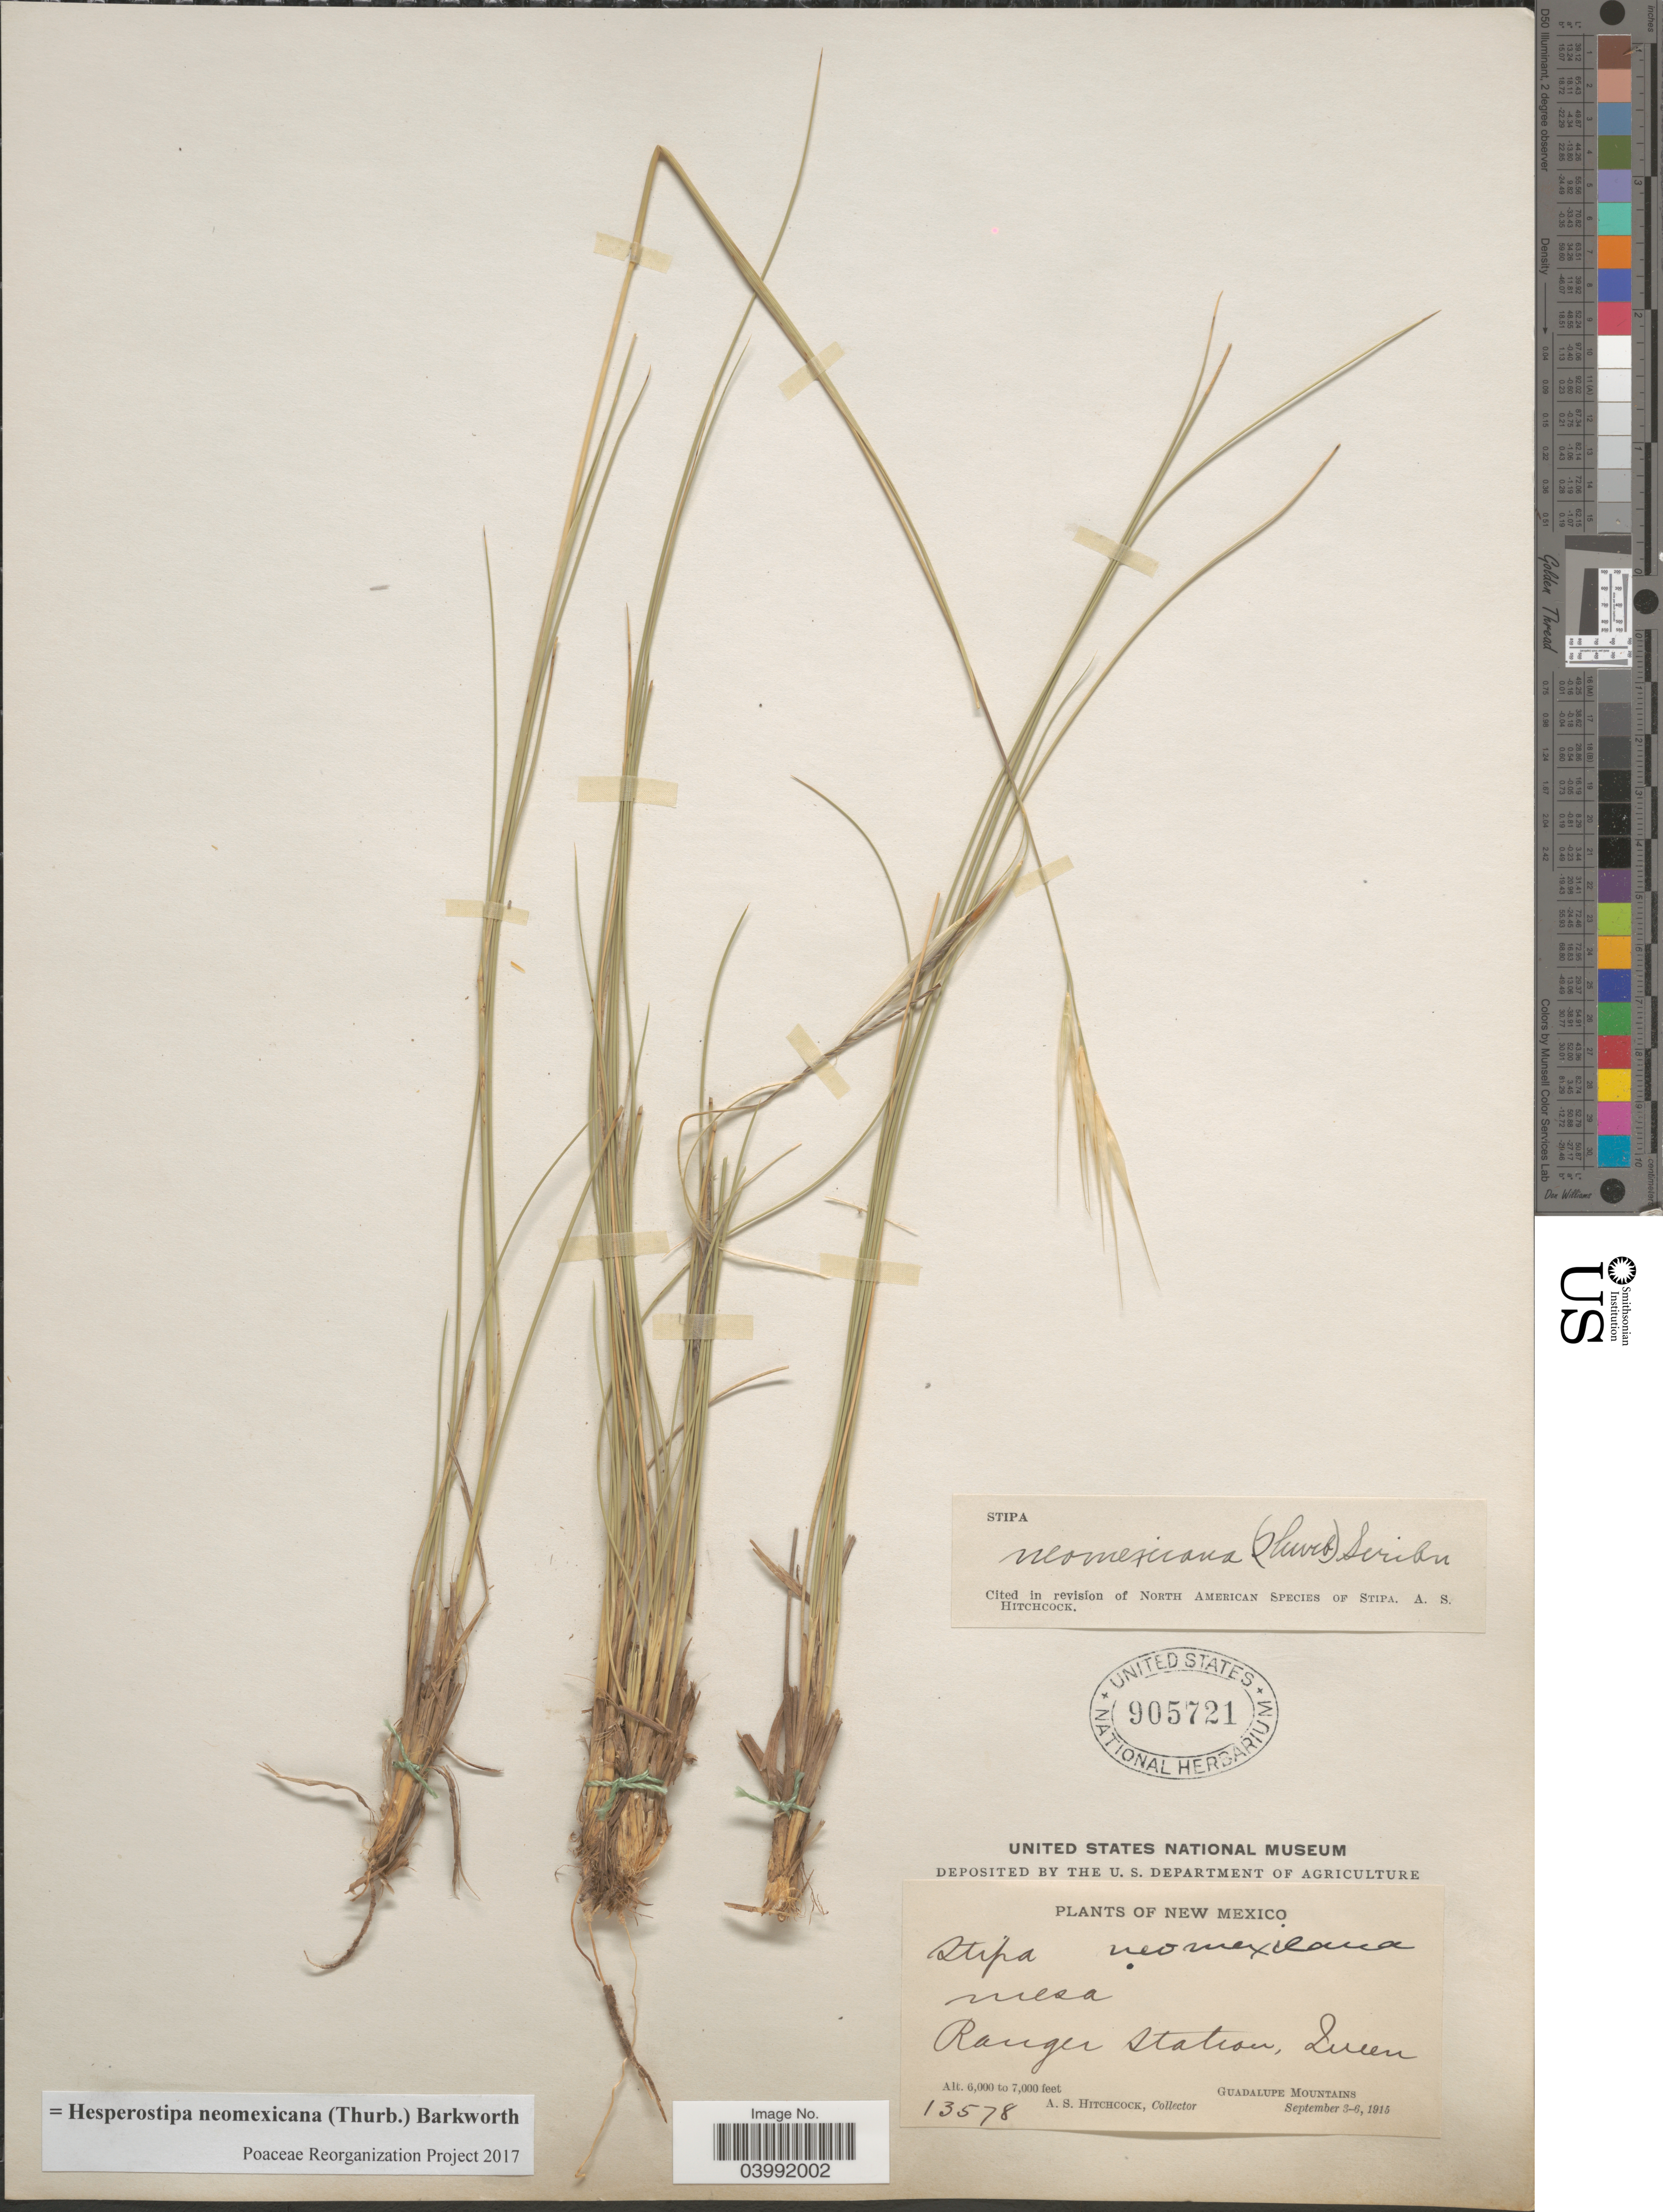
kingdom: Plantae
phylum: Tracheophyta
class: Liliopsida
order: Poales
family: Poaceae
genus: Hesperostipa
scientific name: Hesperostipa neomexicana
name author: (Thurb.) Barkworth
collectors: A. S. Hitchcock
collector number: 13578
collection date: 1915-09-03/1915-09-06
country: United States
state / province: New Mexico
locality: Mesa. Ranger Station, Queen. Guadalupe Mountains.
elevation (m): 1829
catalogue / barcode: US 905721